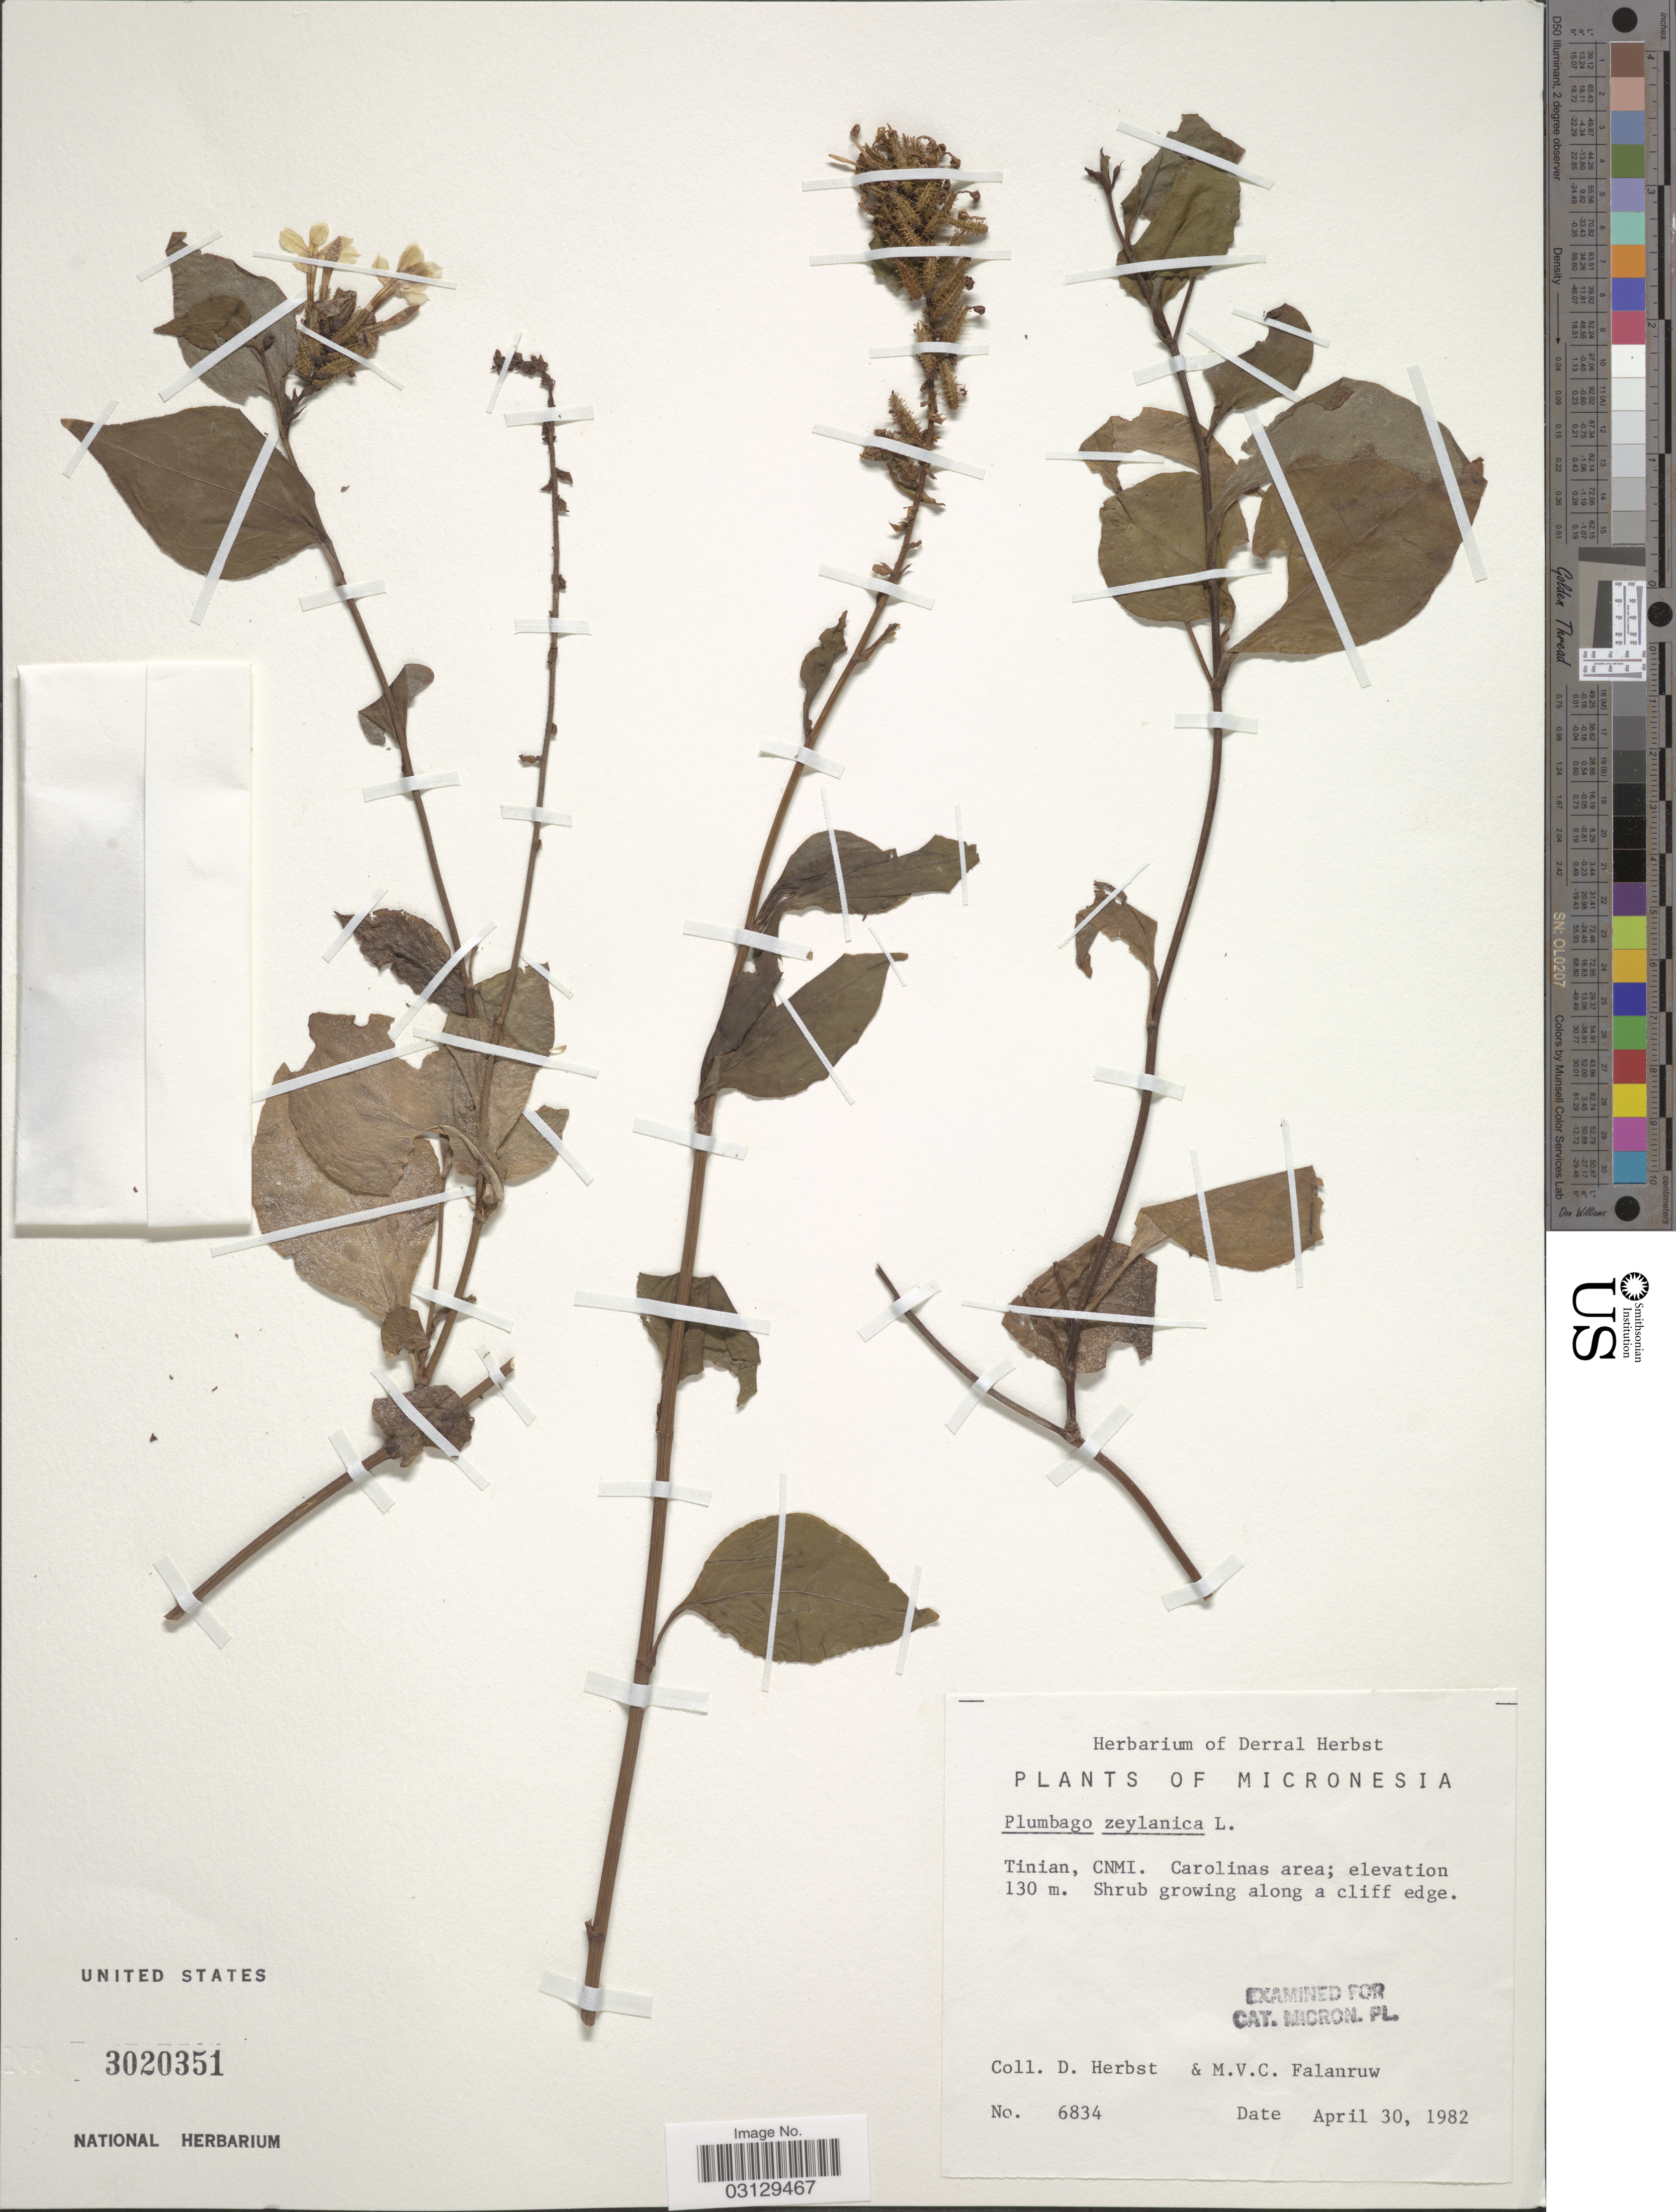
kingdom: Plantae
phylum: Tracheophyta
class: Magnoliopsida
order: Caryophyllales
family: Plumbaginaceae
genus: Plumbago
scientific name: Plumbago zeylanica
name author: L.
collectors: D. Herbst & M. V. Falanruw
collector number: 6834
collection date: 1982-04-30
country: Northern Mariana Islands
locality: Micronesia. Tinian, CNMI. Carolinas area.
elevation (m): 130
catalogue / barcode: US 3020351